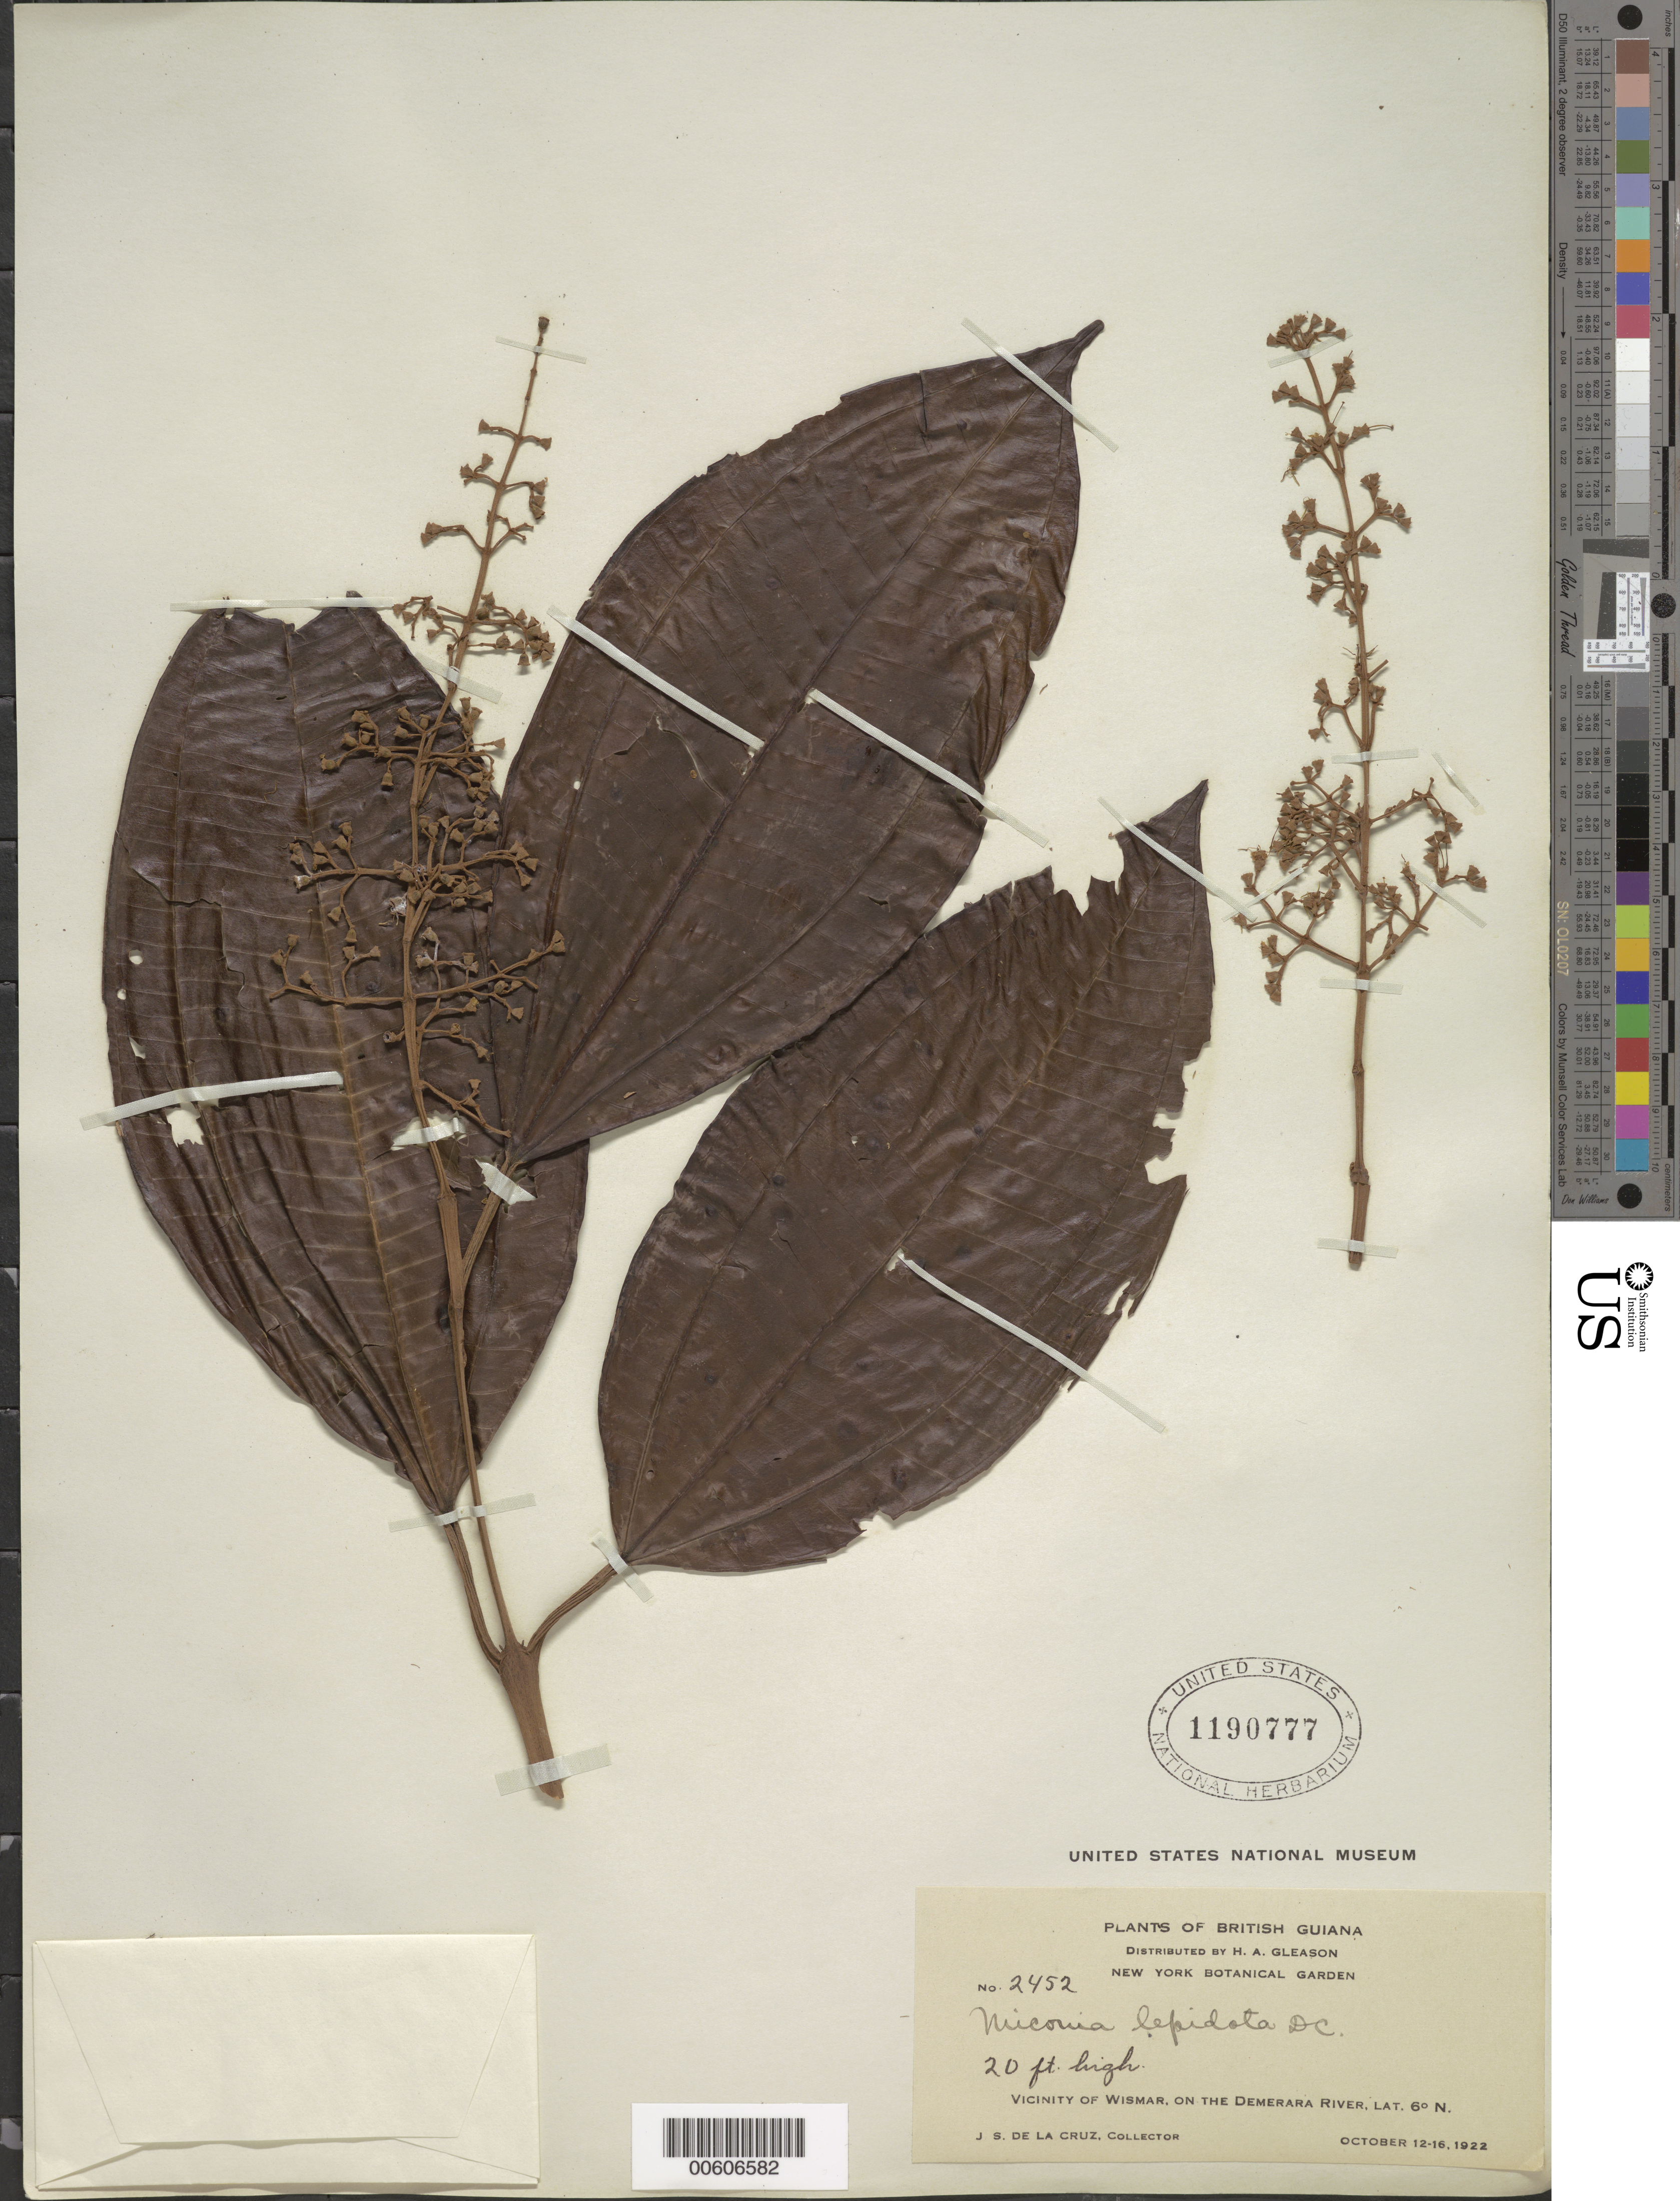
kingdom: Plantae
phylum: Tracheophyta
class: Magnoliopsida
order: Myrtales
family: Melastomataceae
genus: Miconia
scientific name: Miconia lepidota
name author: Schrank & Mart. ex DC.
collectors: J. S. de la Cruz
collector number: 2452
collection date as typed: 12-Oct-22 to 16-Oct-22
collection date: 1922-10-12/1922-10-16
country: Guyana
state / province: U. Demerara-Berbice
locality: Wismar vic., on the Demerara River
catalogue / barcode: US 1190777